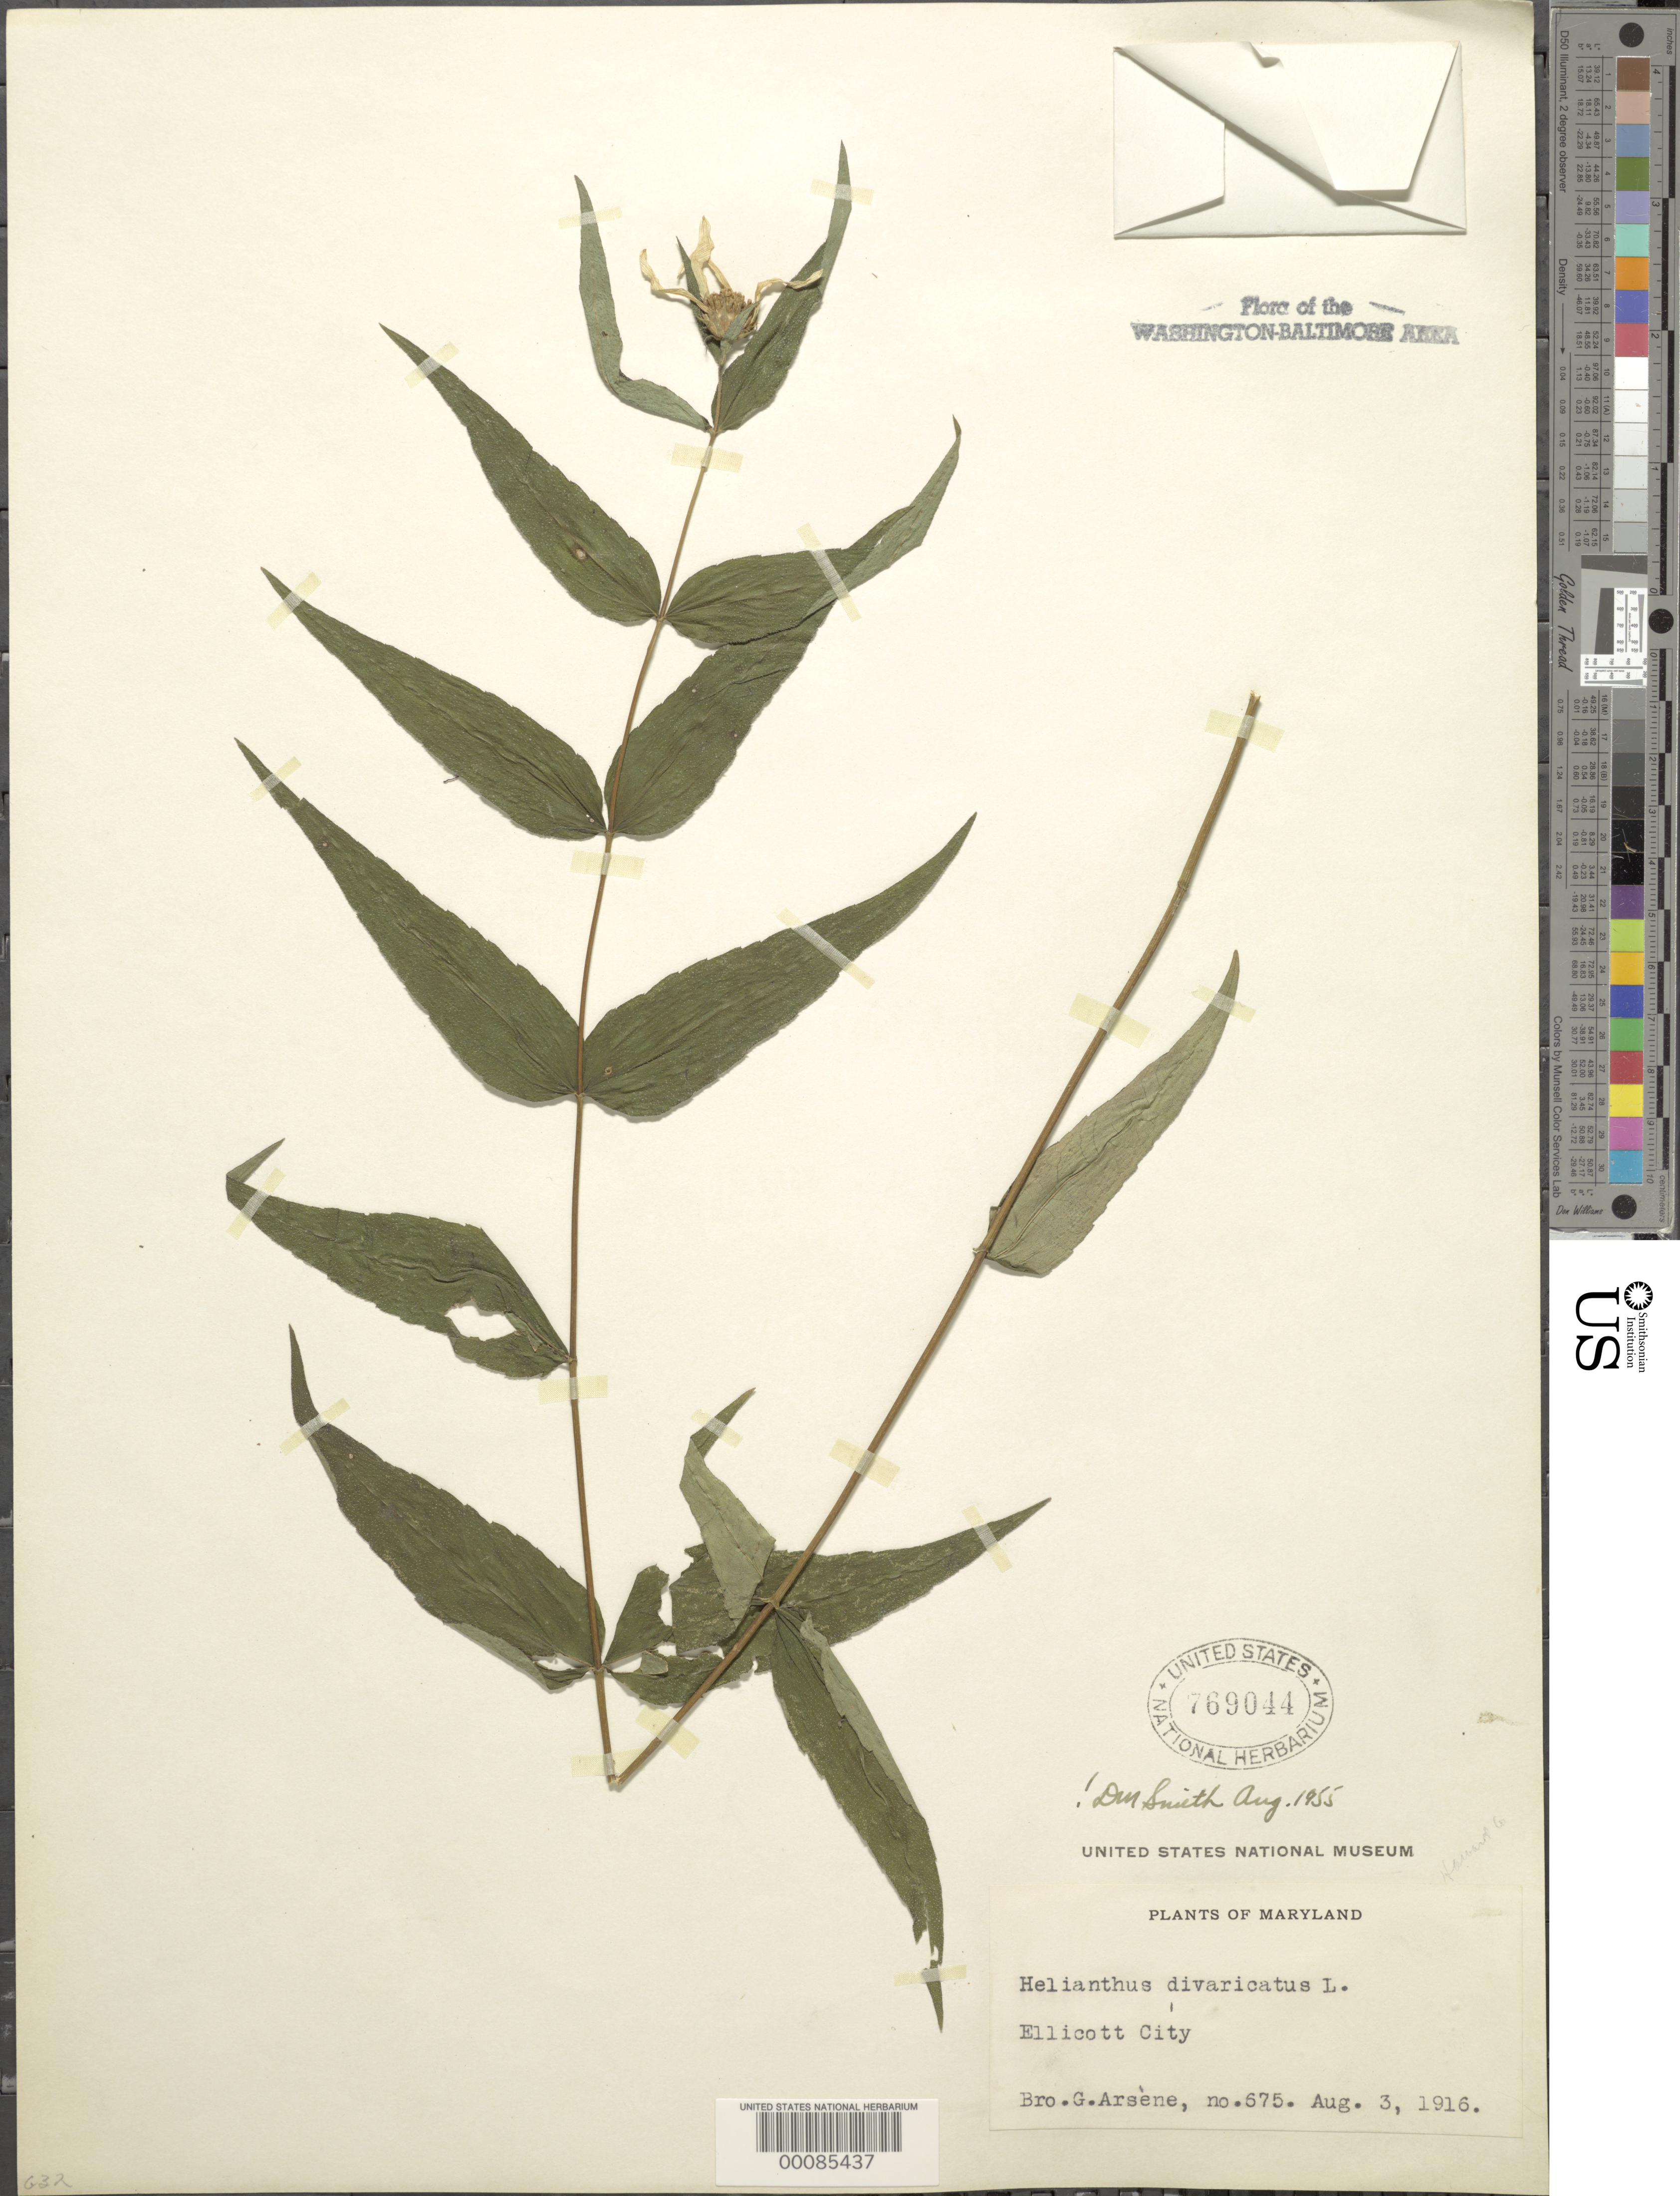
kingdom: Plantae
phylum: Tracheophyta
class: Magnoliopsida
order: Asterales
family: Asteraceae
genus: Helianthus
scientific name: Helianthus divaricatus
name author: L.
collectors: Bro. G. Arsène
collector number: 675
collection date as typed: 03 Aug 1916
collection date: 1916-08-03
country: United States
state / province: Maryland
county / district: Howard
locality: Ellicott City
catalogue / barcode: US 769044